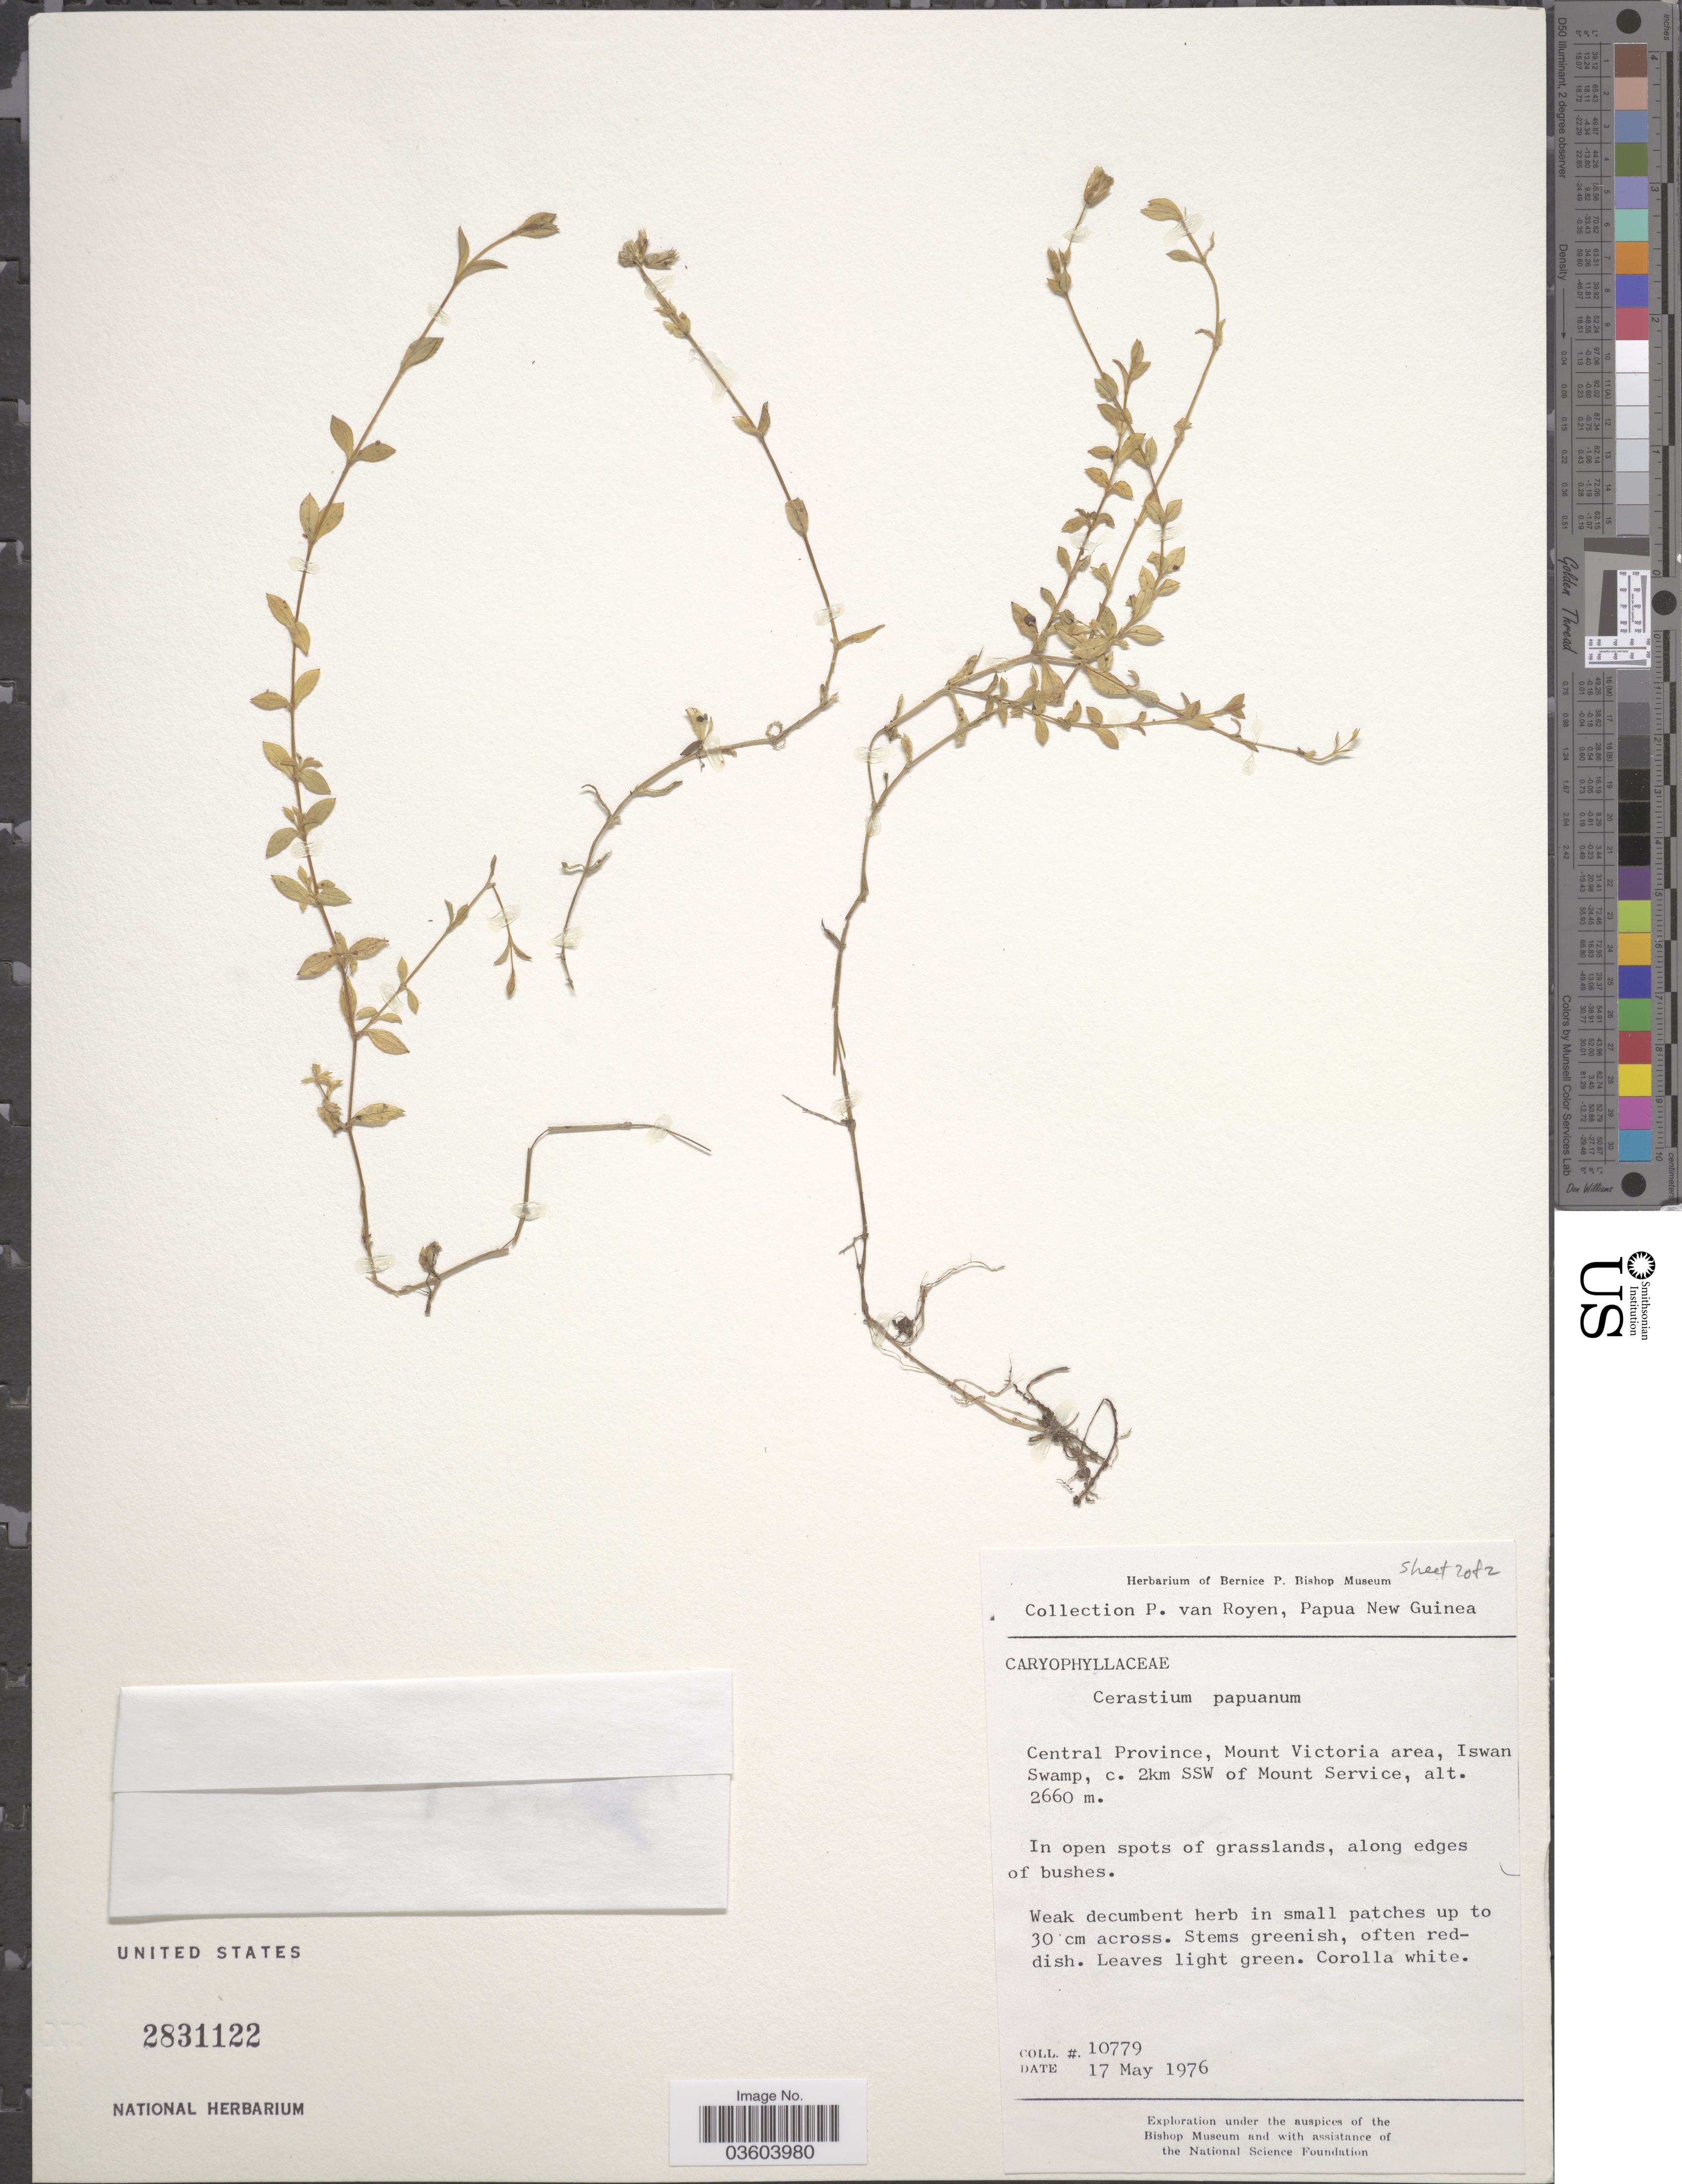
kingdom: Plantae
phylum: Tracheophyta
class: Magnoliopsida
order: Caryophyllales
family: Caryophyllaceae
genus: Cerastium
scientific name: Cerastium papuanum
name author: Schltr. ex Mattf.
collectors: P. van Royen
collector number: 10779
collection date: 1976-05-17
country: Papua New Guinea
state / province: Central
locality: Mount Victoria area, Iswan Swamp, c. 2km SSW of Mount Service.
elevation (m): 2660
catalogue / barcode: US 2831122